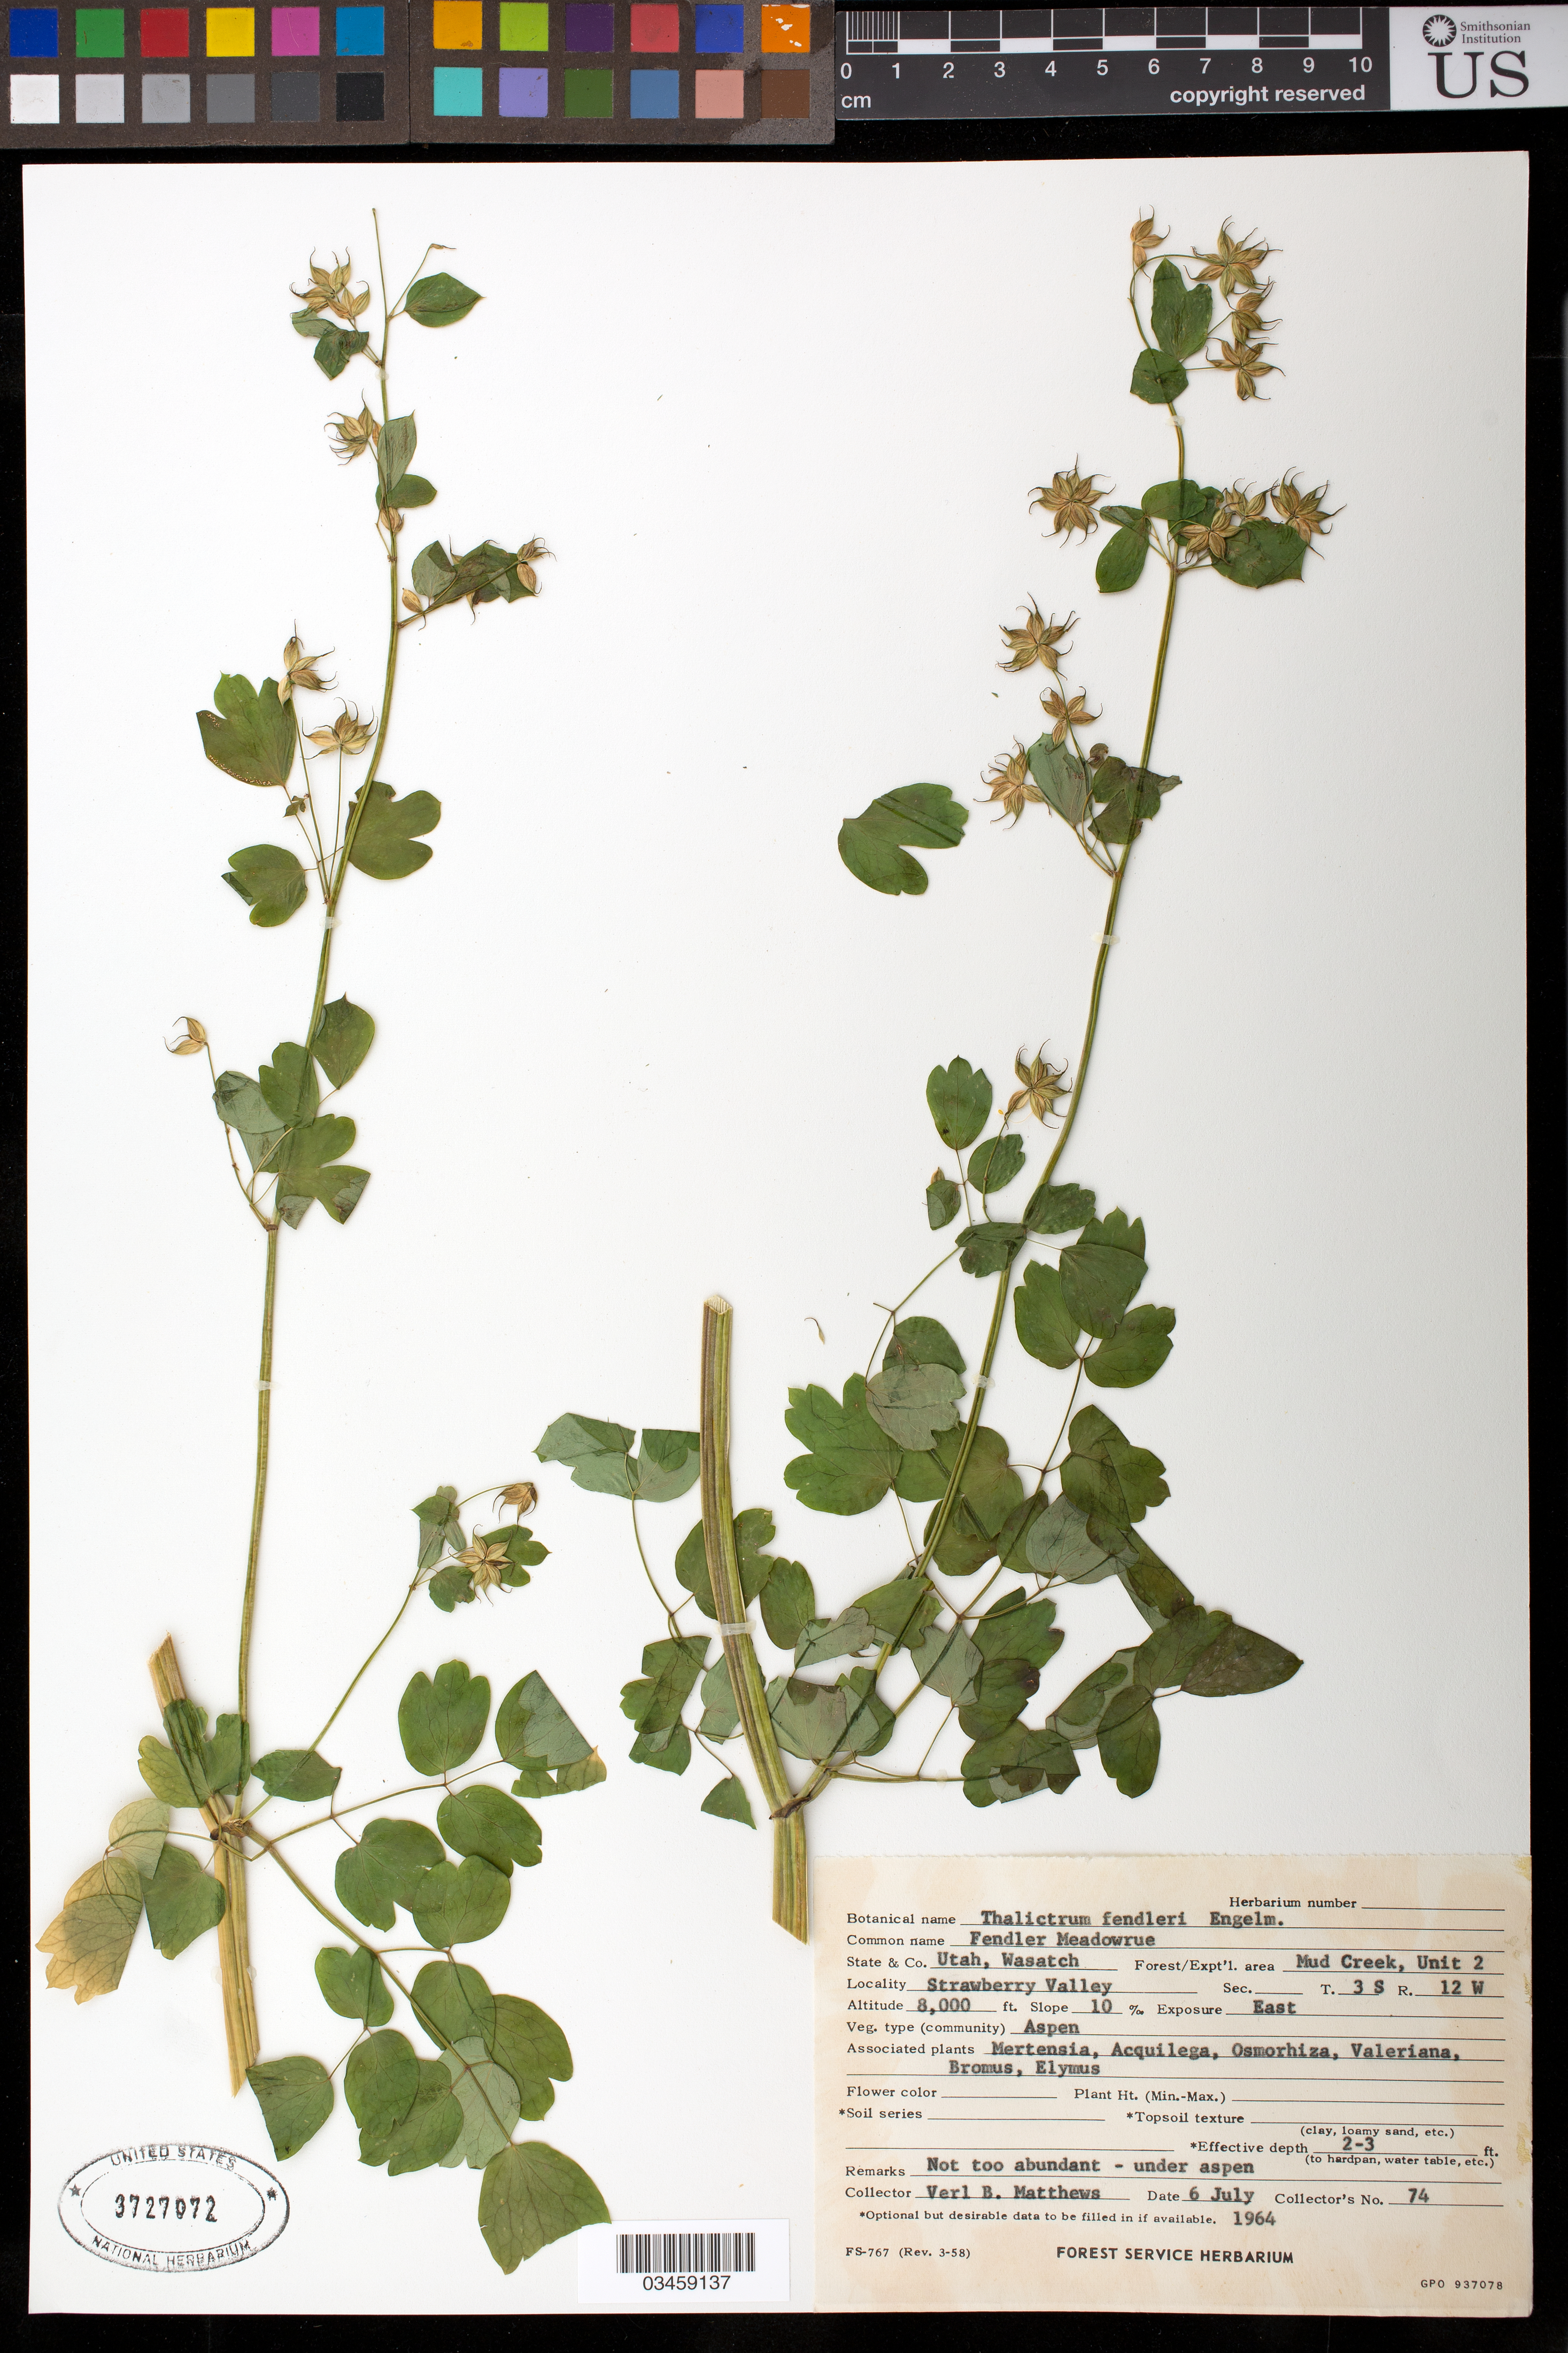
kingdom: Plantae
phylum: Tracheophyta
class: Magnoliopsida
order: Ranunculales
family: Ranunculaceae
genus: Thalictrum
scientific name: Thalictrum fendleri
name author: Engelm. ex A. Gray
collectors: V. Matthews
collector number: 74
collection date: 1964-07-06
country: United States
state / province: Utah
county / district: Wasatch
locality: Mud Creek, Strawberry Valley, Unit 2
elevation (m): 2438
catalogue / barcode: US 3727072